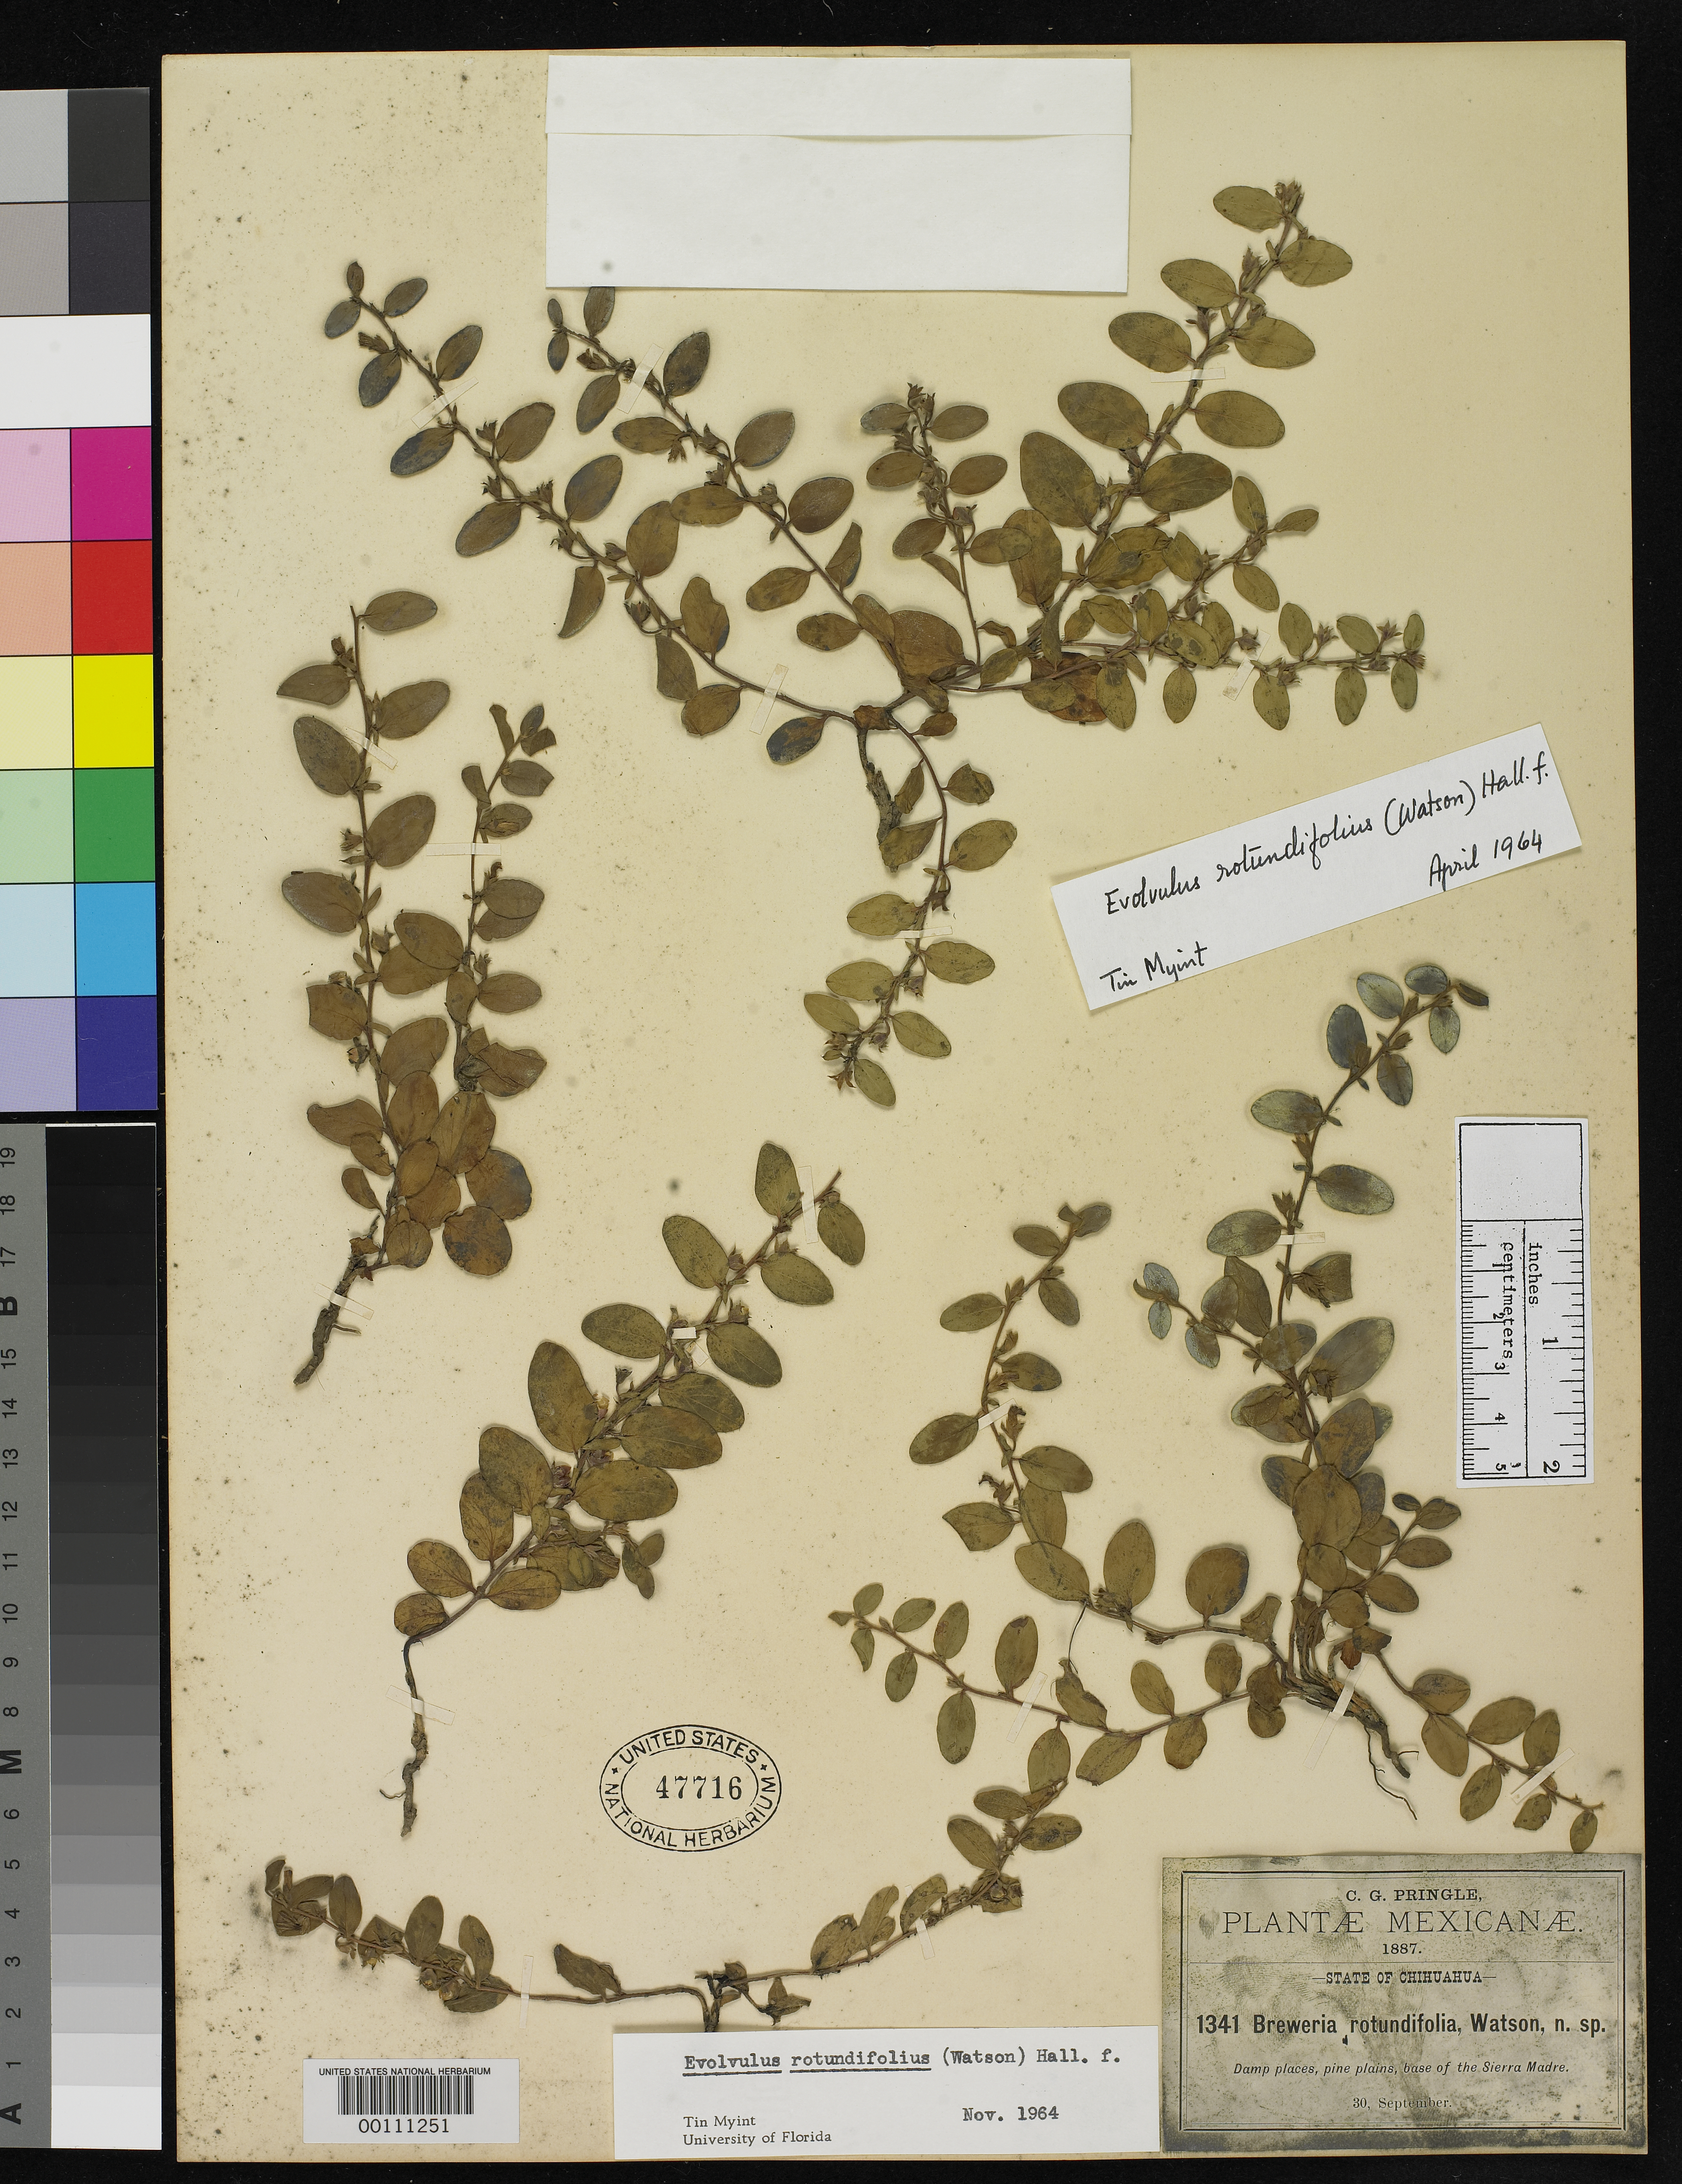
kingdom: Plantae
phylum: Tracheophyta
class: Magnoliopsida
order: Solanales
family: Convolvulaceae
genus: Breweria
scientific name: Breweria rotundifolia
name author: S. Watson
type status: Type Collection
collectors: C. G. Pringle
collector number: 1341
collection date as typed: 30 Sep 1887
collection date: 1887-09-30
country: Mexico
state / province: Chihuahua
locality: Sierra Madre.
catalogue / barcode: US 47716